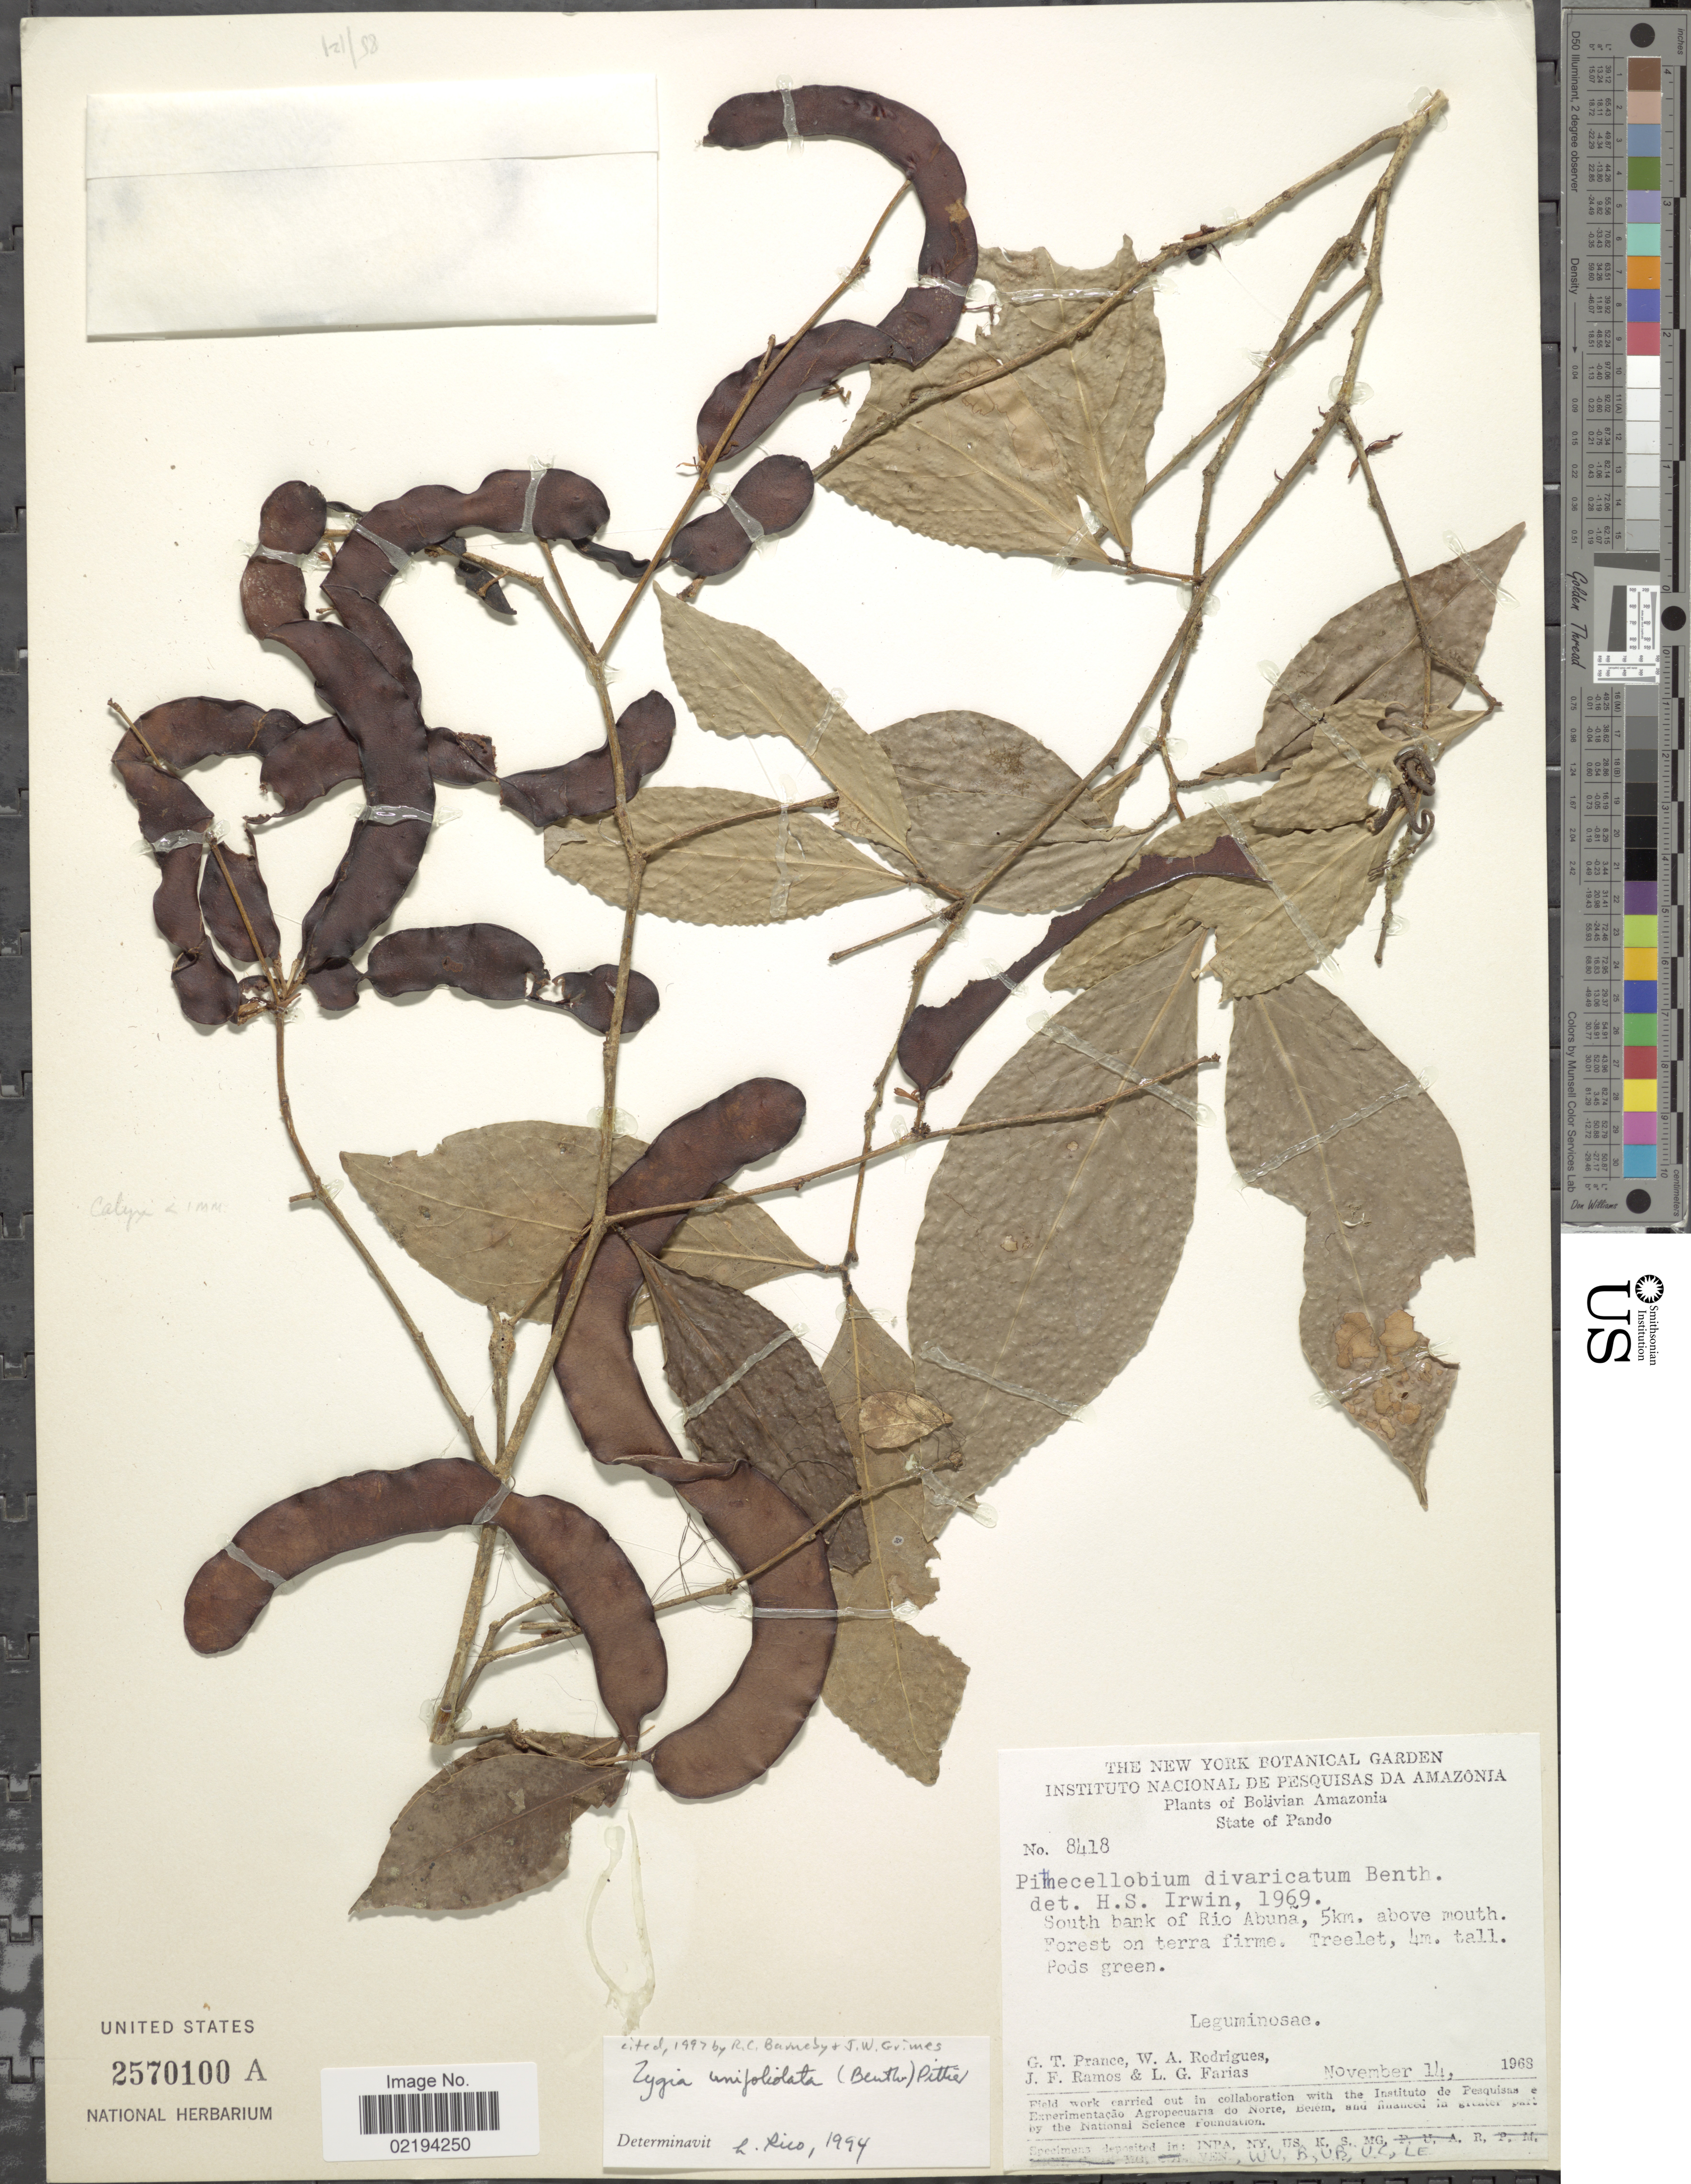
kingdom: Plantae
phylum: Tracheophyta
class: Magnoliopsida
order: Fabales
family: Fabaceae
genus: Zygia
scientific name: Zygia unifoliolata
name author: (Benth.) Pittier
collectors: G. T. Prance, W. A. Rodrigues, J. F. Ramos & L. G. Farias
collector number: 8418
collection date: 1968-11-14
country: Bolivia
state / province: Pando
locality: Bolivian Amazonia, south bank of Rio Abuna, 5 km. above mouth., forest on terra firme.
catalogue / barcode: US 2570100A